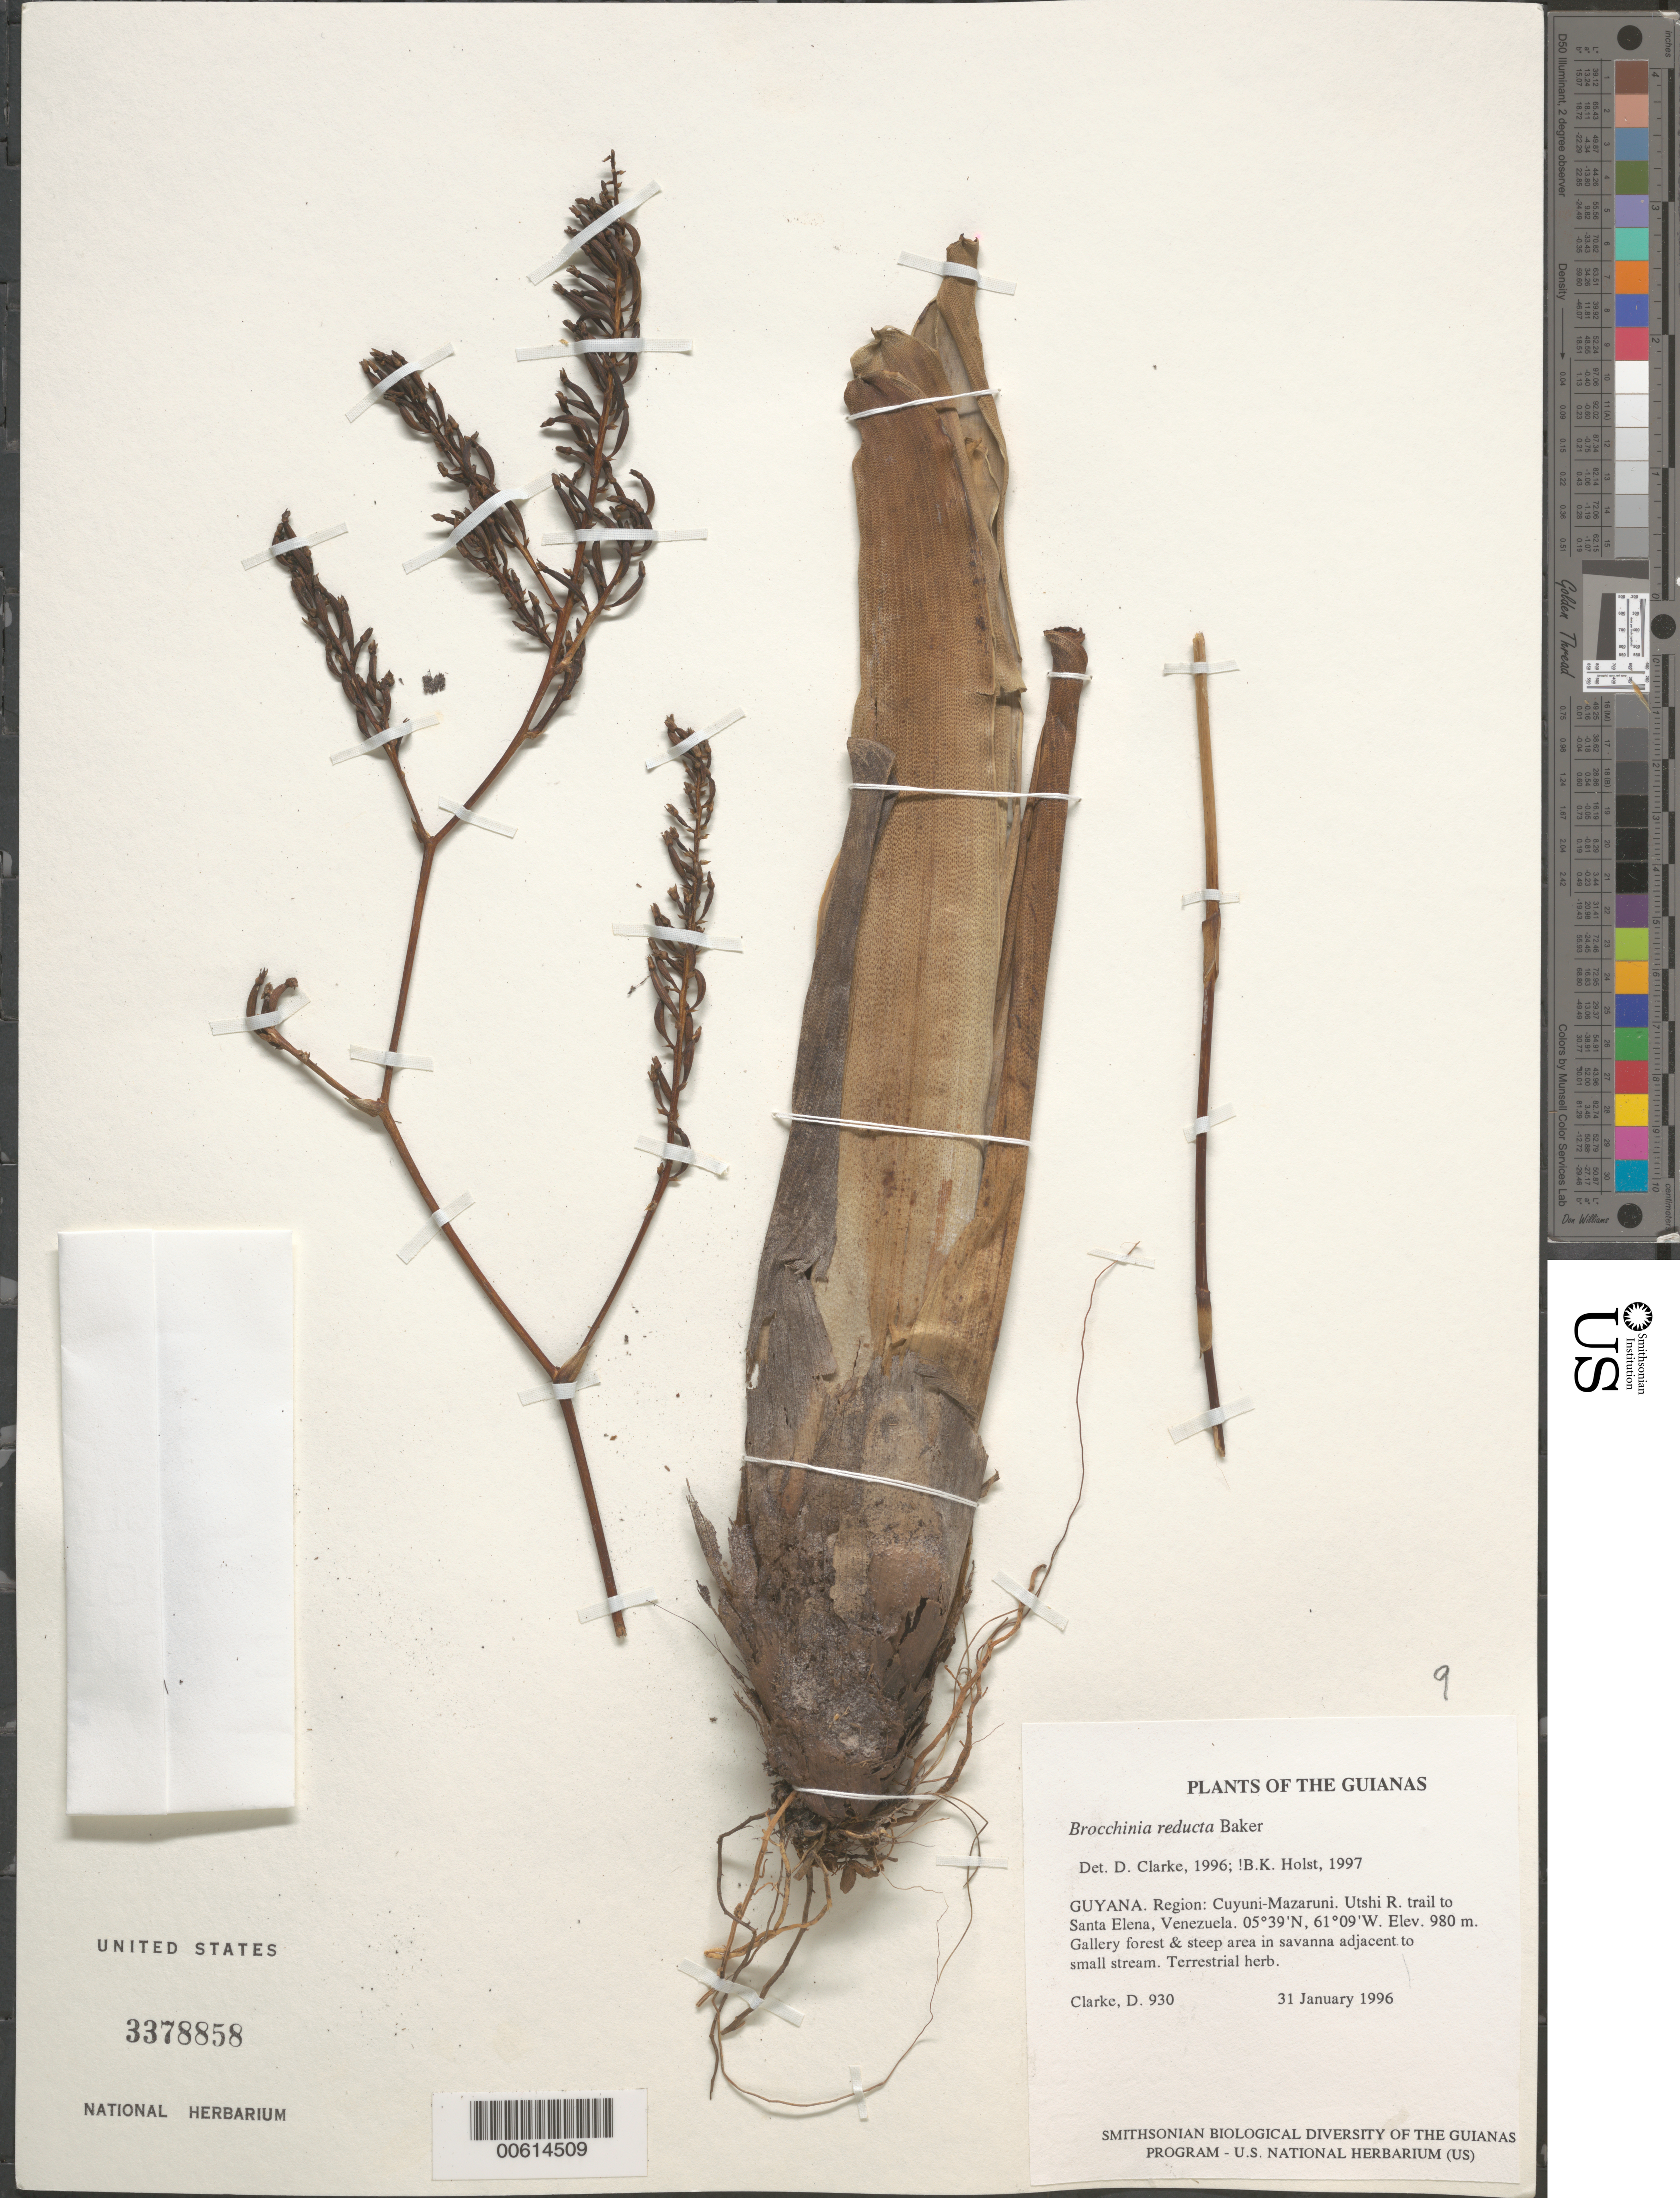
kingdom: Plantae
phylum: Tracheophyta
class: Liliopsida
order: Poales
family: Bromeliaceae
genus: Brocchinia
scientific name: Brocchinia reducta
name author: Baker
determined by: Holst, Bruce K.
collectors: H. D. Clarke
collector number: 930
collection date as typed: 31 January 1996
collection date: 1996-01-31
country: Guyana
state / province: Cuyuni-Mazaruni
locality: Utshi R. trail to Santa Elena, Venezuela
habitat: Gallery forest & steep area in savanna adjacent to small stream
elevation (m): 980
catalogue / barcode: US 3378858